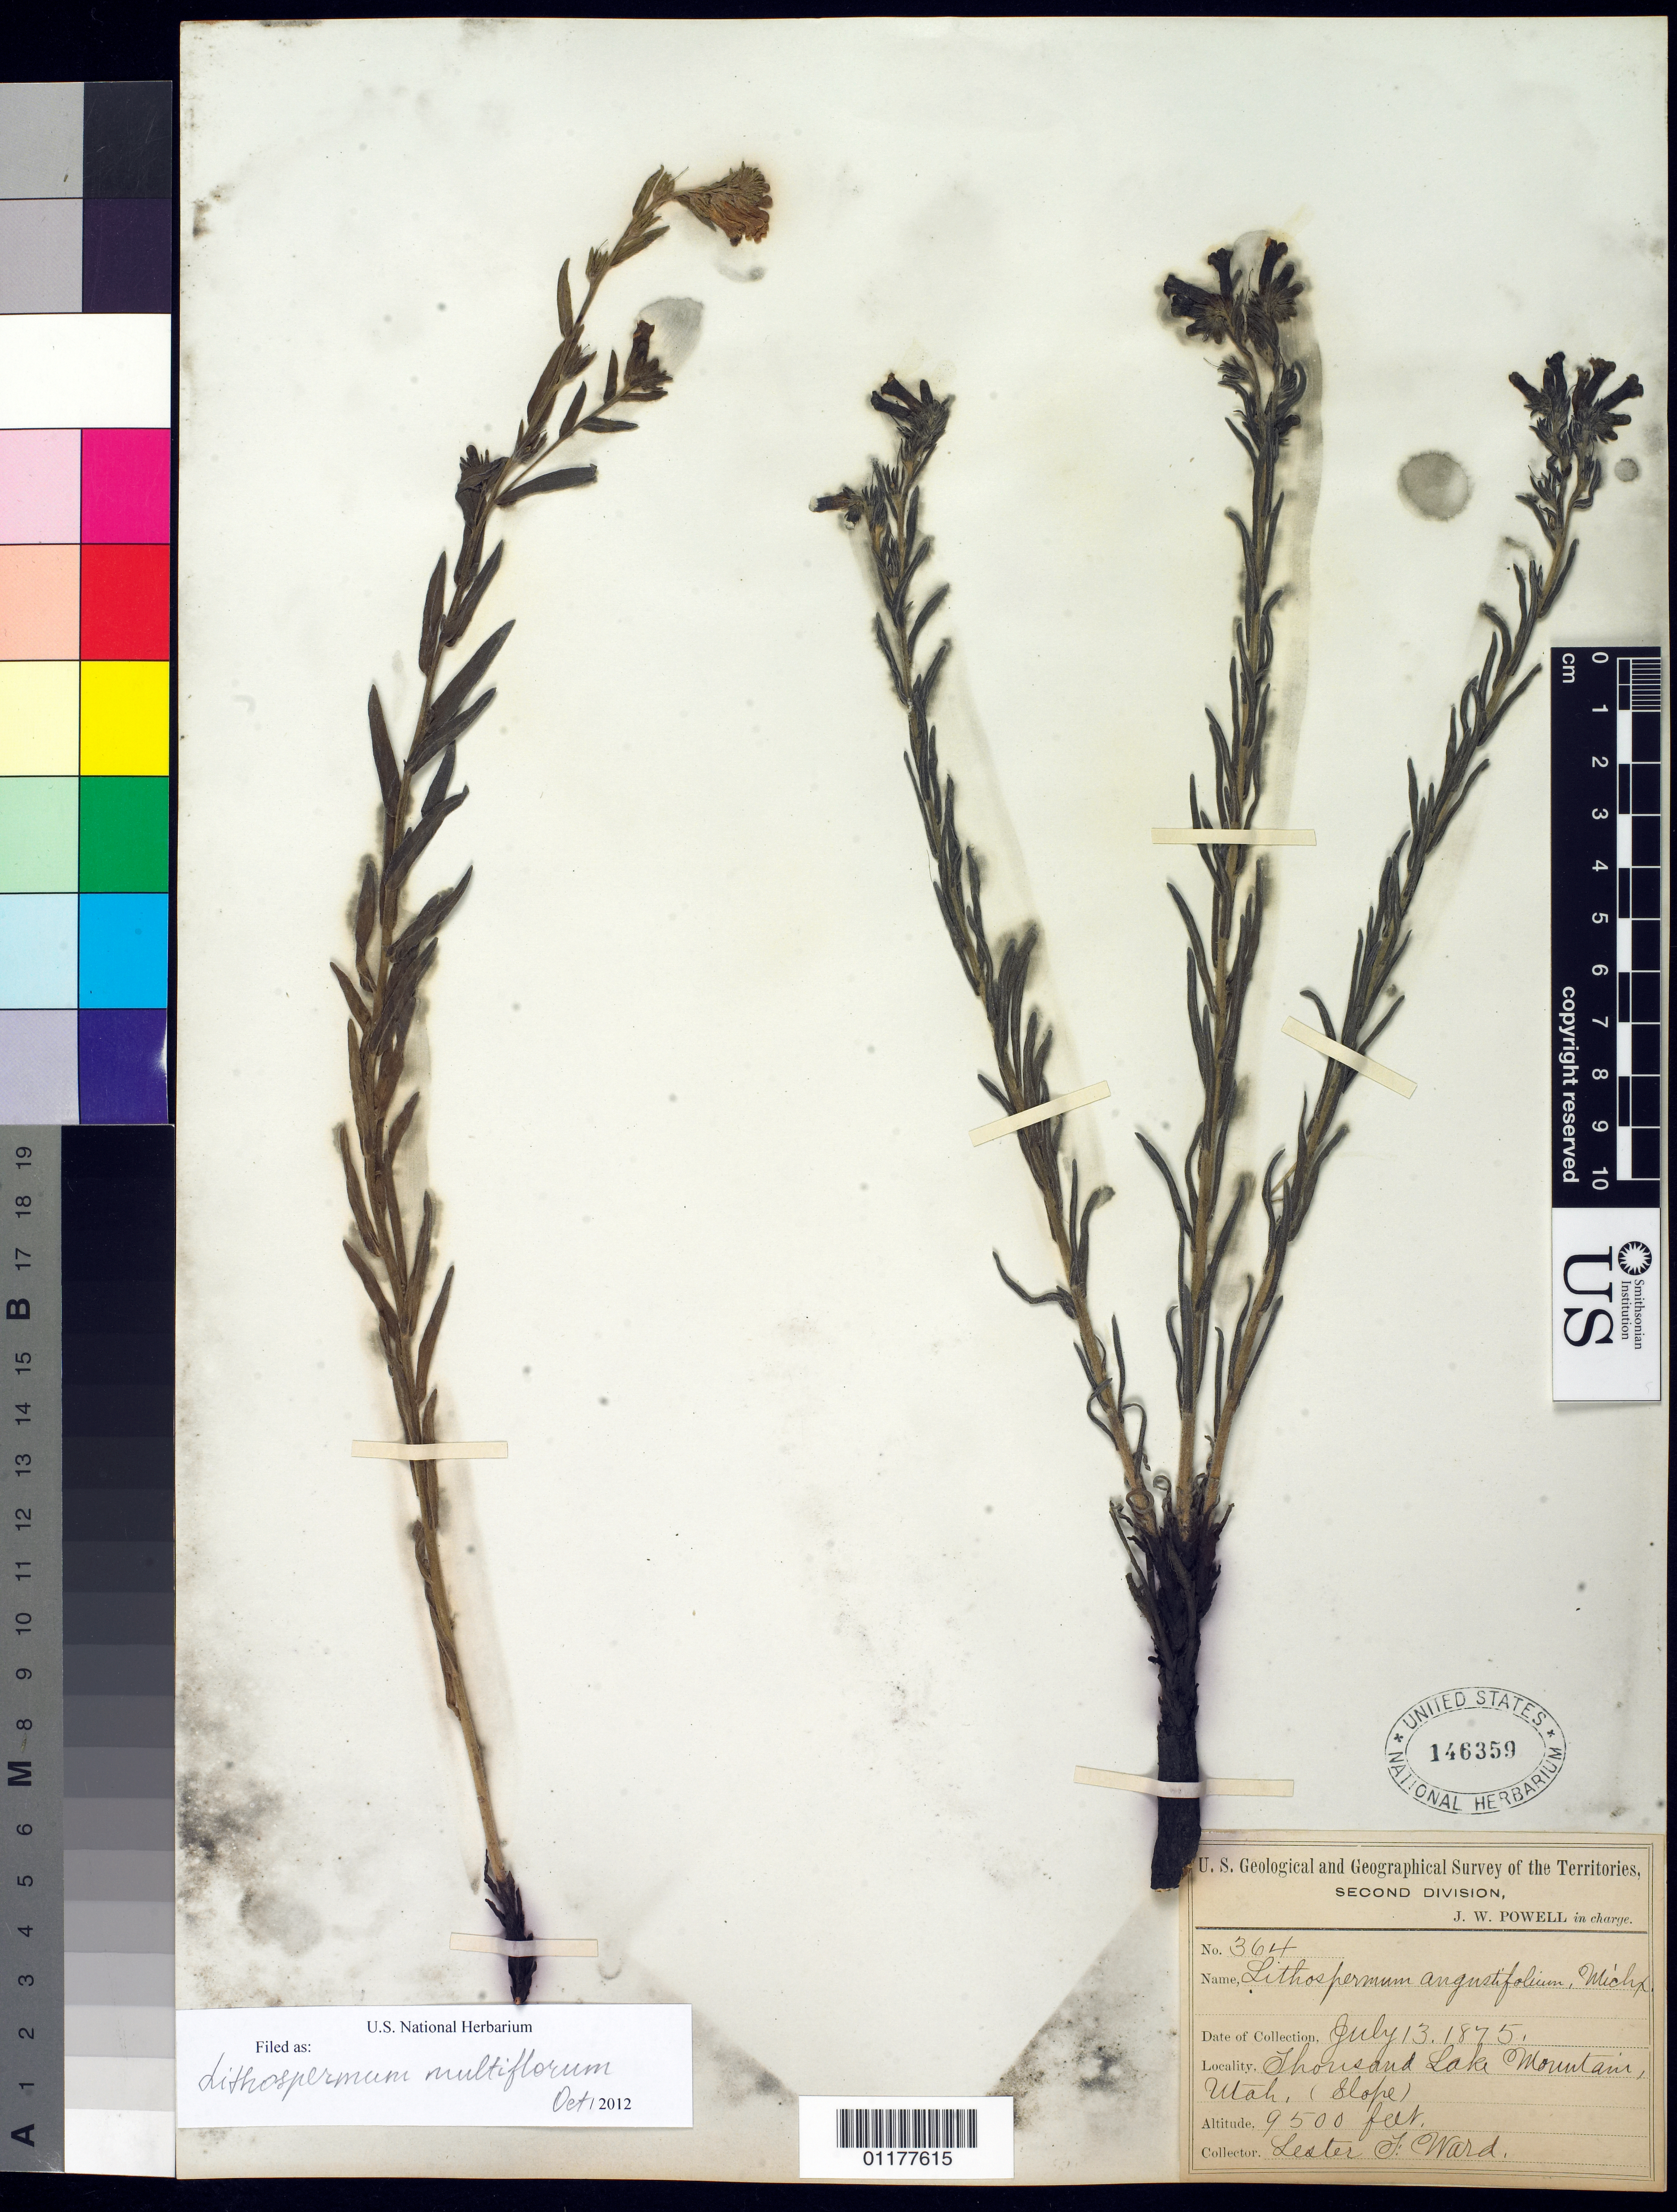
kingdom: Plantae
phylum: Tracheophyta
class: Magnoliopsida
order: Boraginales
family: Boraginaceae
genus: Lithospermum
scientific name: Lithospermum multiflorum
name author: Torr. ex A. Gray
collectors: L. F. Ward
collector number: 364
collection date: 1875-07-13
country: United States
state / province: Utah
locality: Thousand Lake Mountains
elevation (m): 2896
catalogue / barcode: US 146359